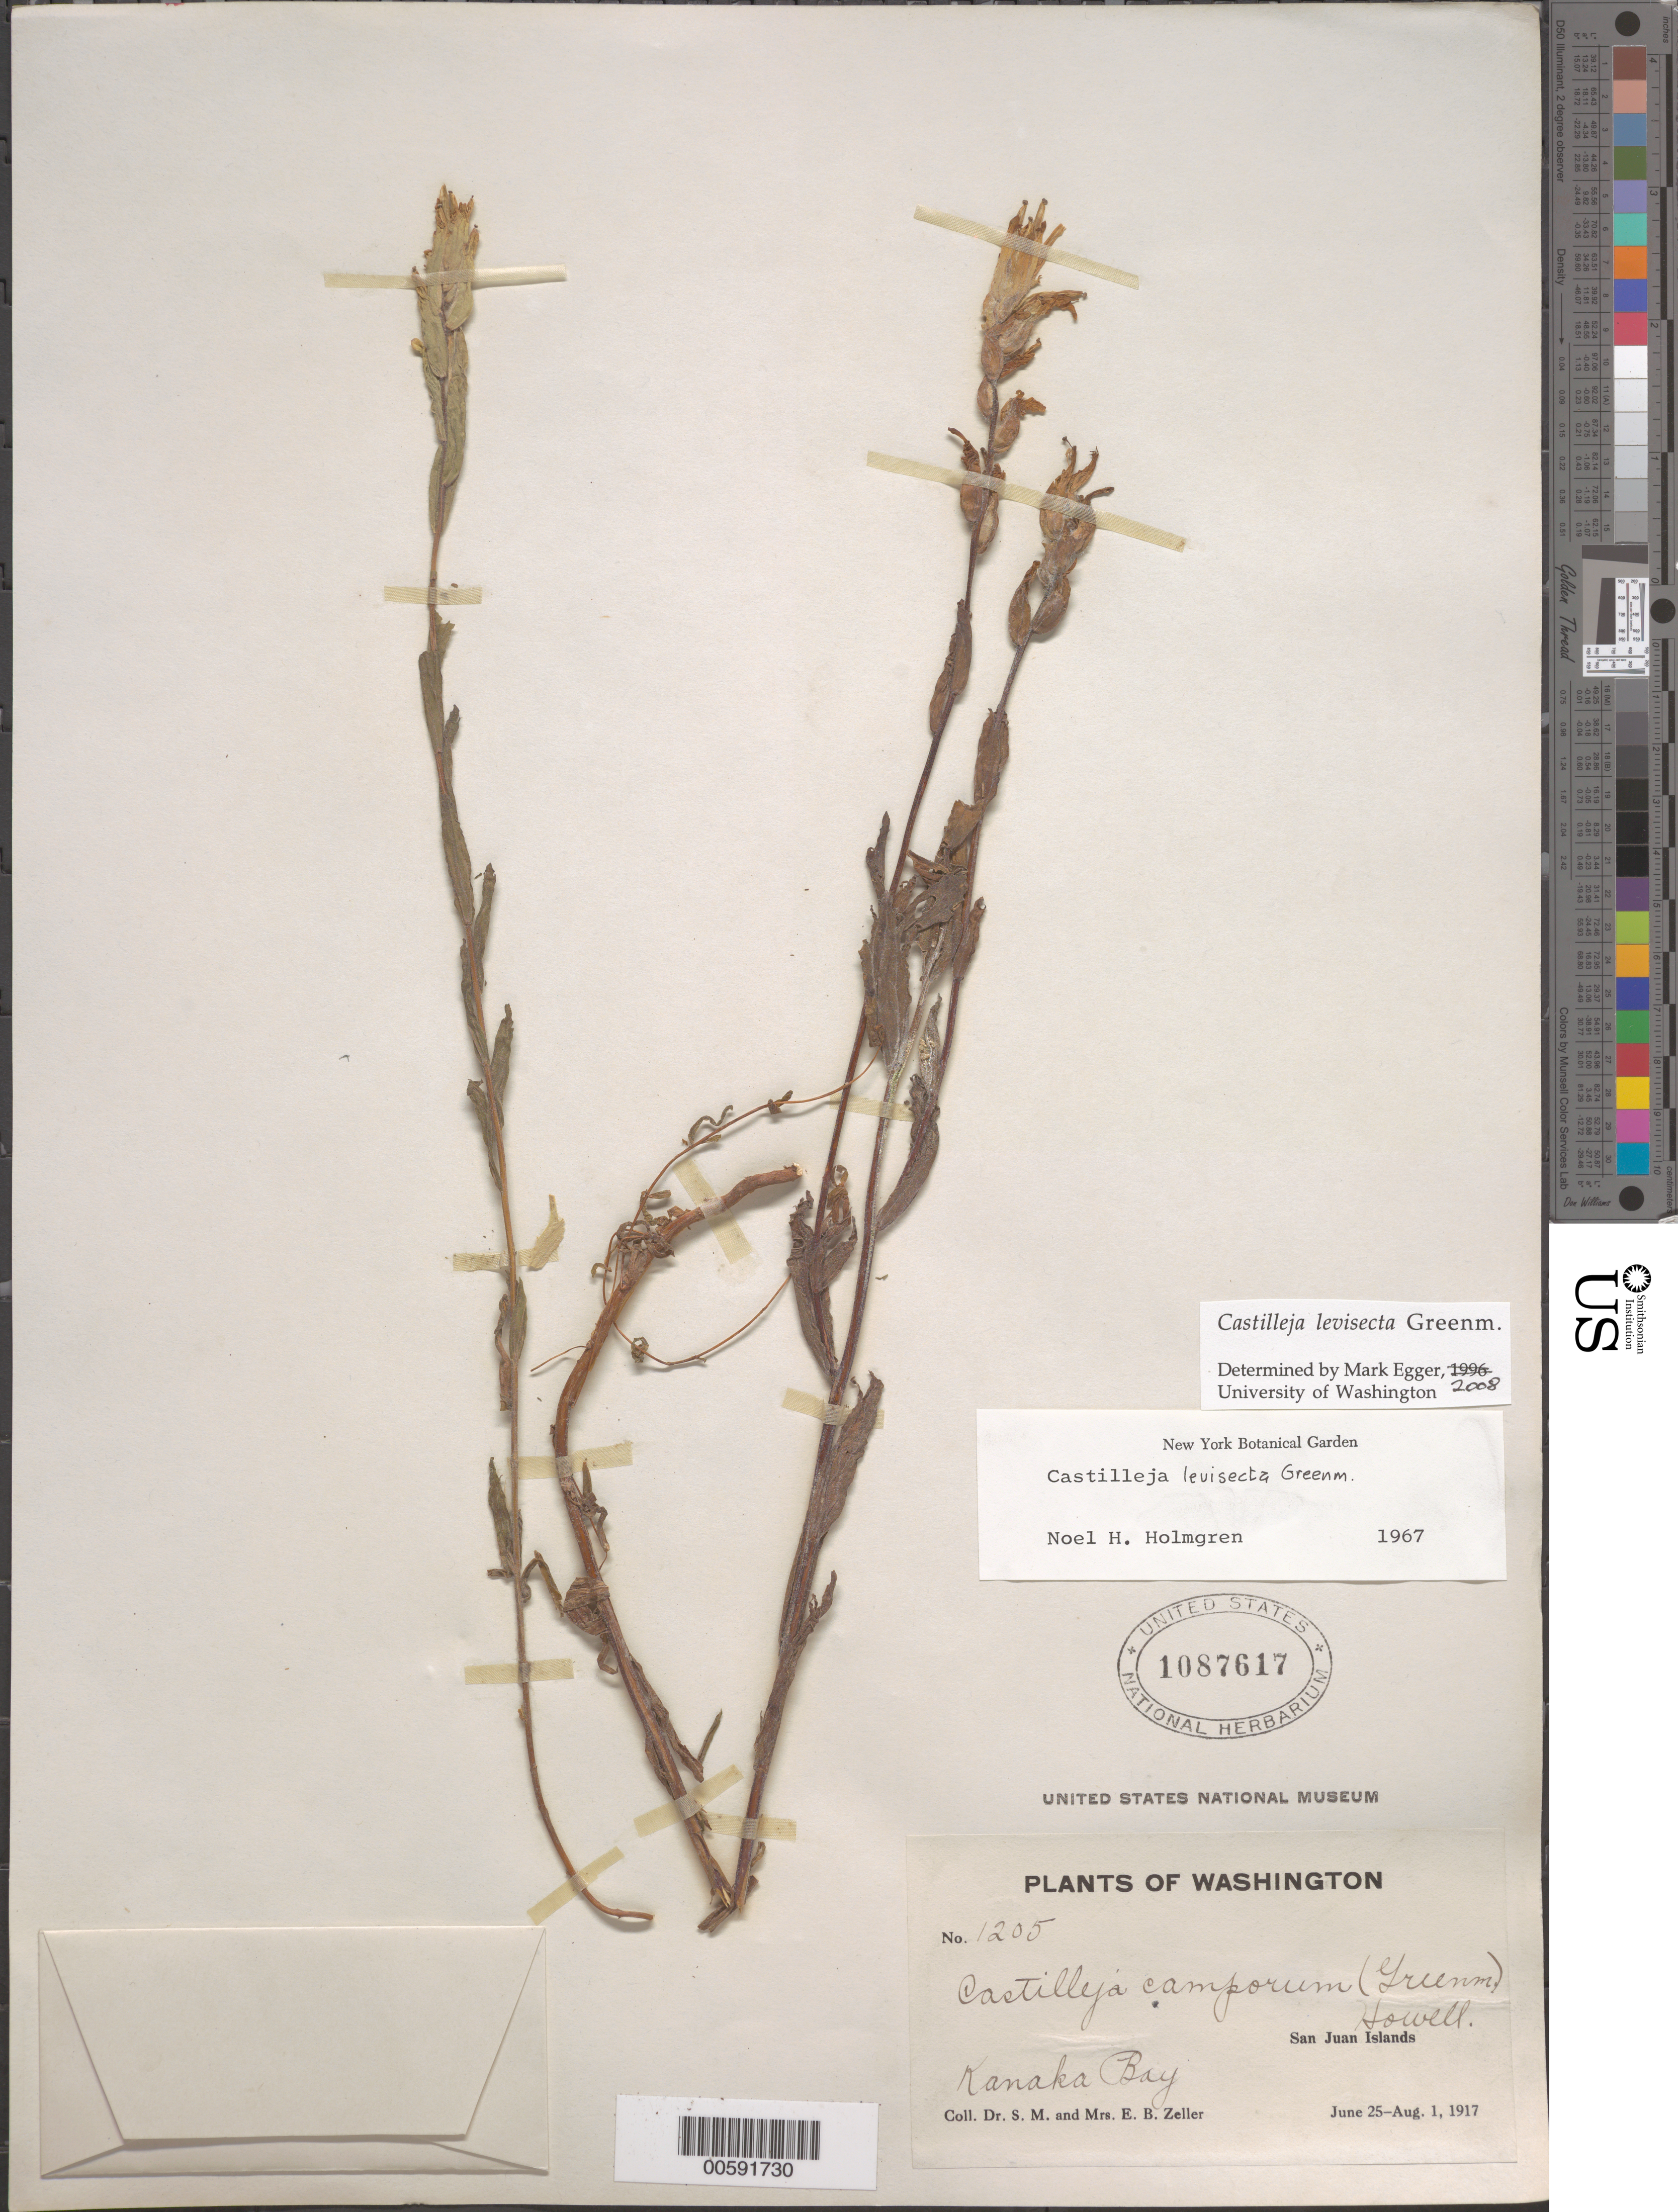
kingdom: Plantae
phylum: Tracheophyta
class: Magnoliopsida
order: Lamiales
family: Orobanchaceae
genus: Castilleja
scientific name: Castilleja levisecta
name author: Greenm.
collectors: S. Zeller & E. Zeller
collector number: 1205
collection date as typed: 25 Jun 1917 to 01 Aug 1917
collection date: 1917-06-25/1917-08-01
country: United States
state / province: Washington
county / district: San Juan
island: San Juan Island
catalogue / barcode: US 1087617